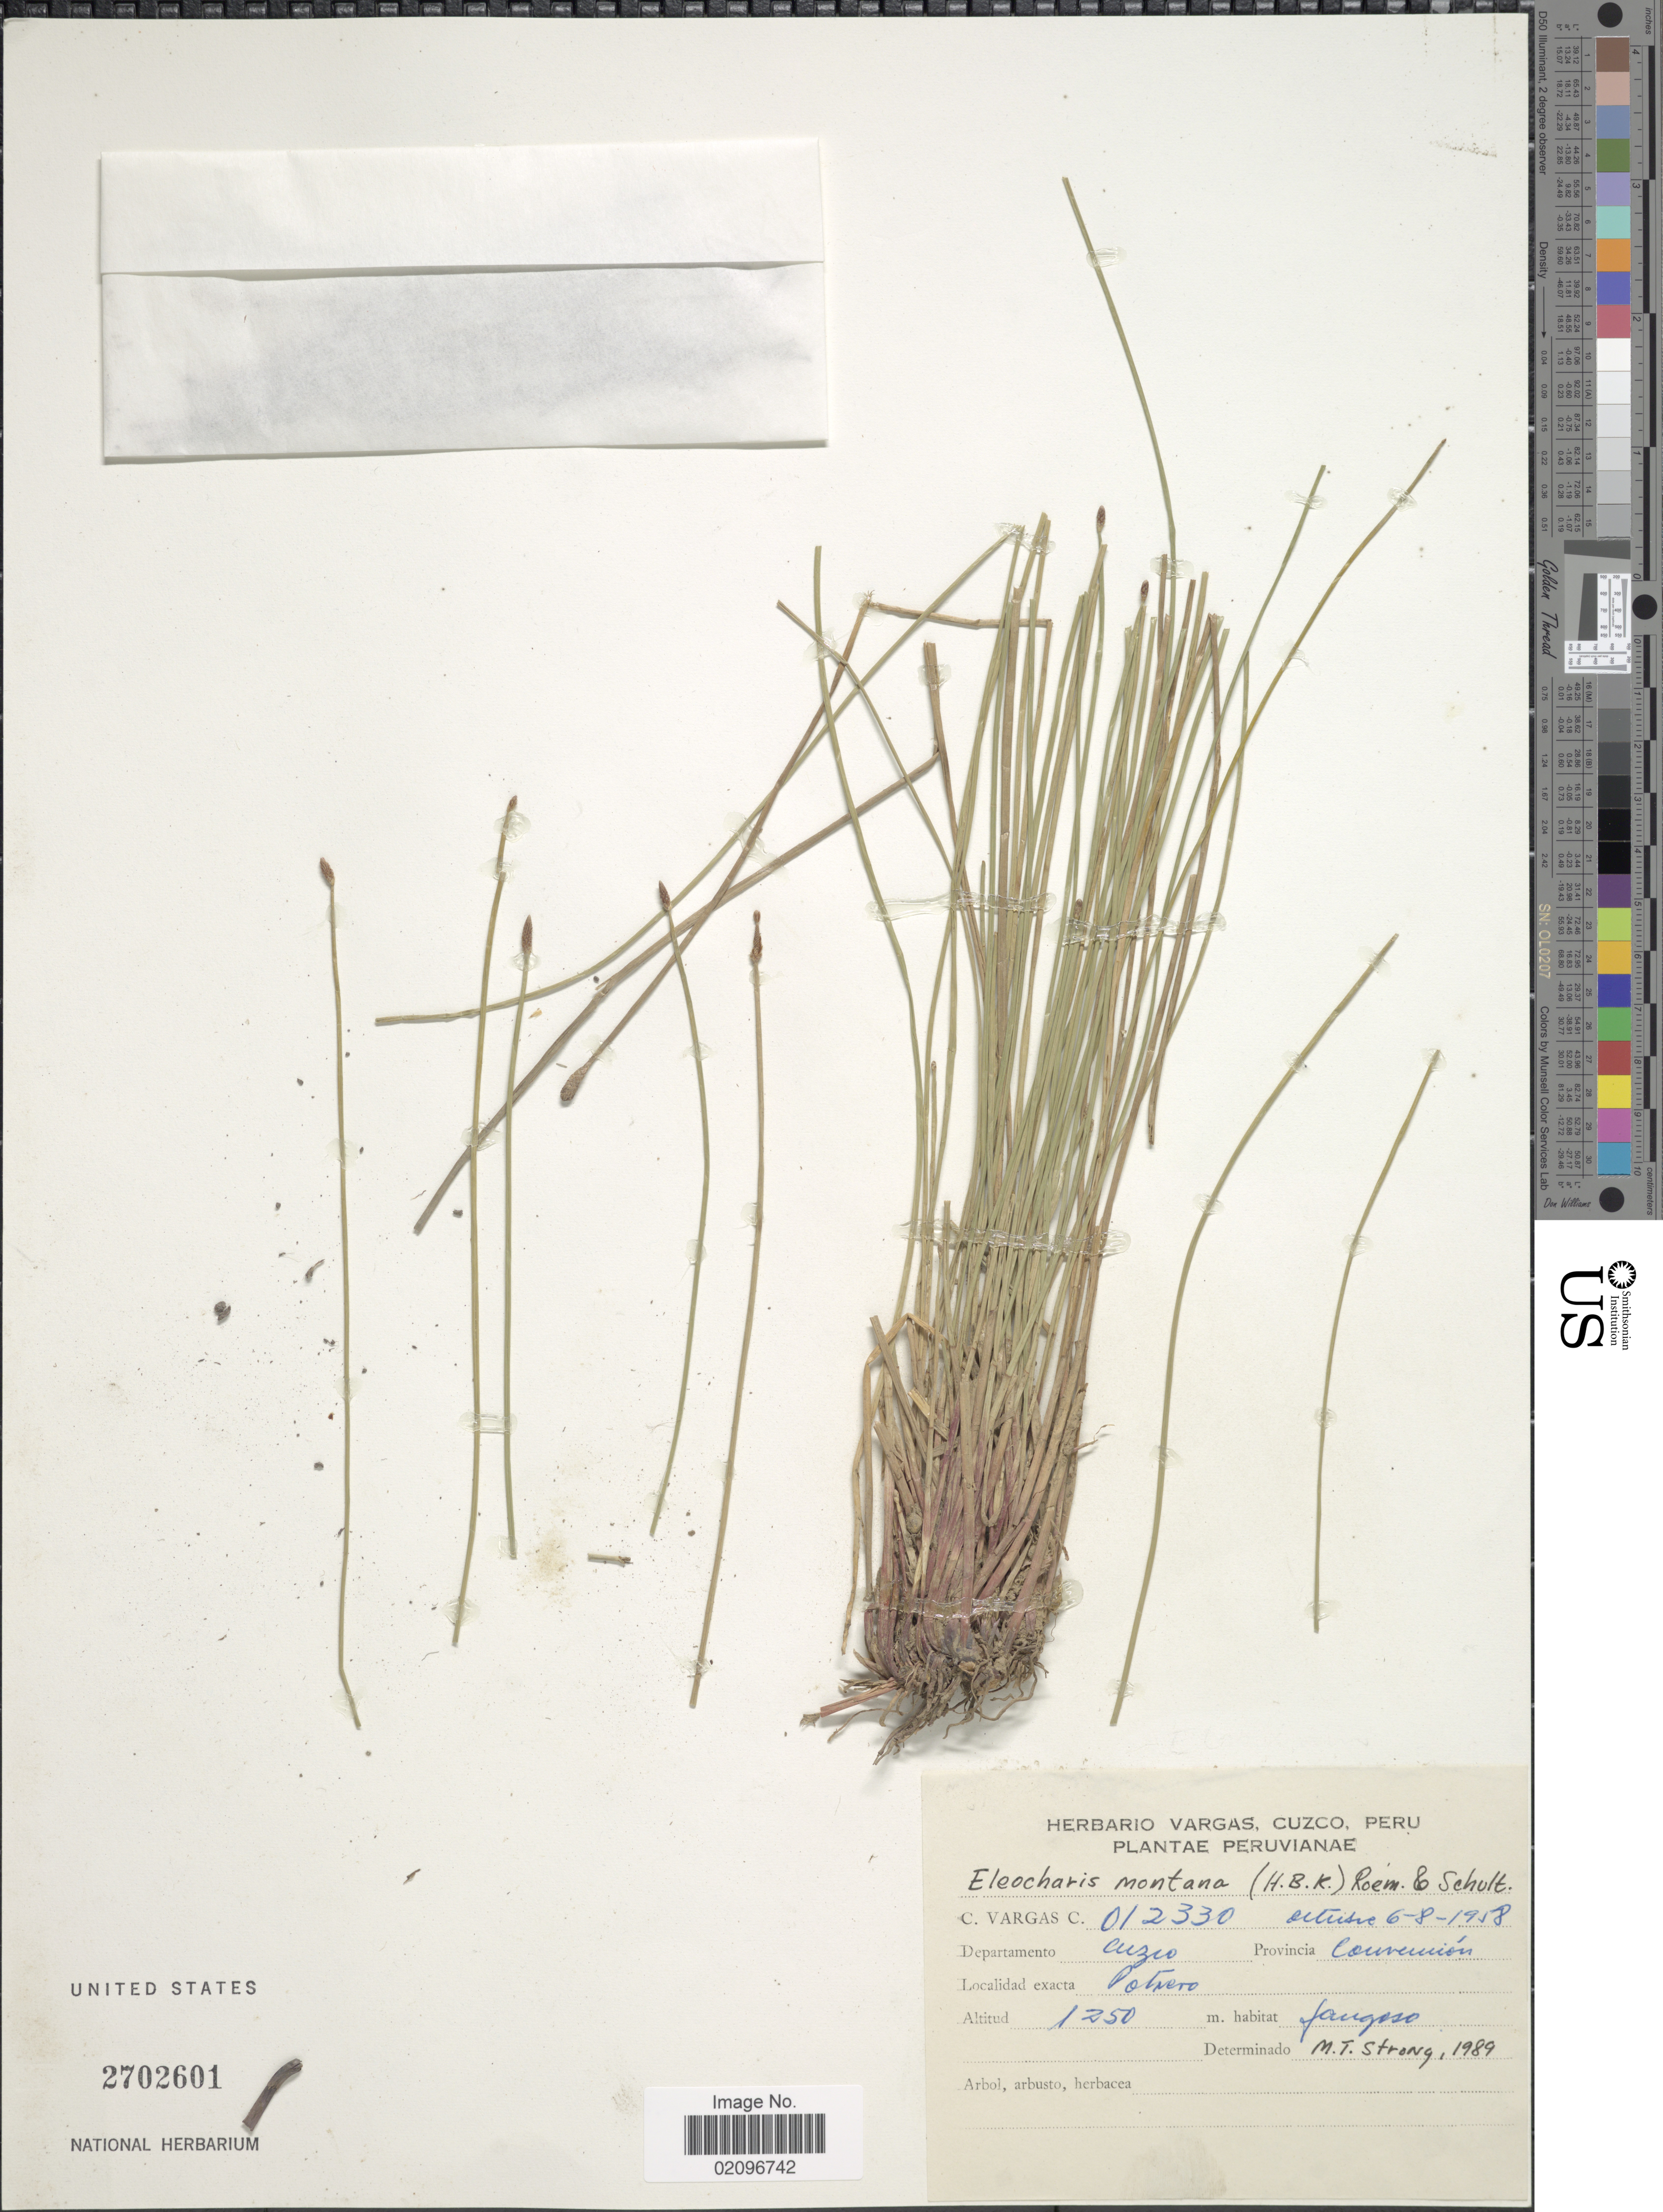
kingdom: Plantae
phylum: Tracheophyta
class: Liliopsida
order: Poales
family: Cyperaceae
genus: Eleocharis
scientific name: Eleocharis montana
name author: (Kunth) Roem. & Schult.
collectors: C. Vargas Calderón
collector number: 012330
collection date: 1958-08-06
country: Peru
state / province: Cusco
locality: Provincia Convención, Potrero.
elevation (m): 1250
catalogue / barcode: US 2702601